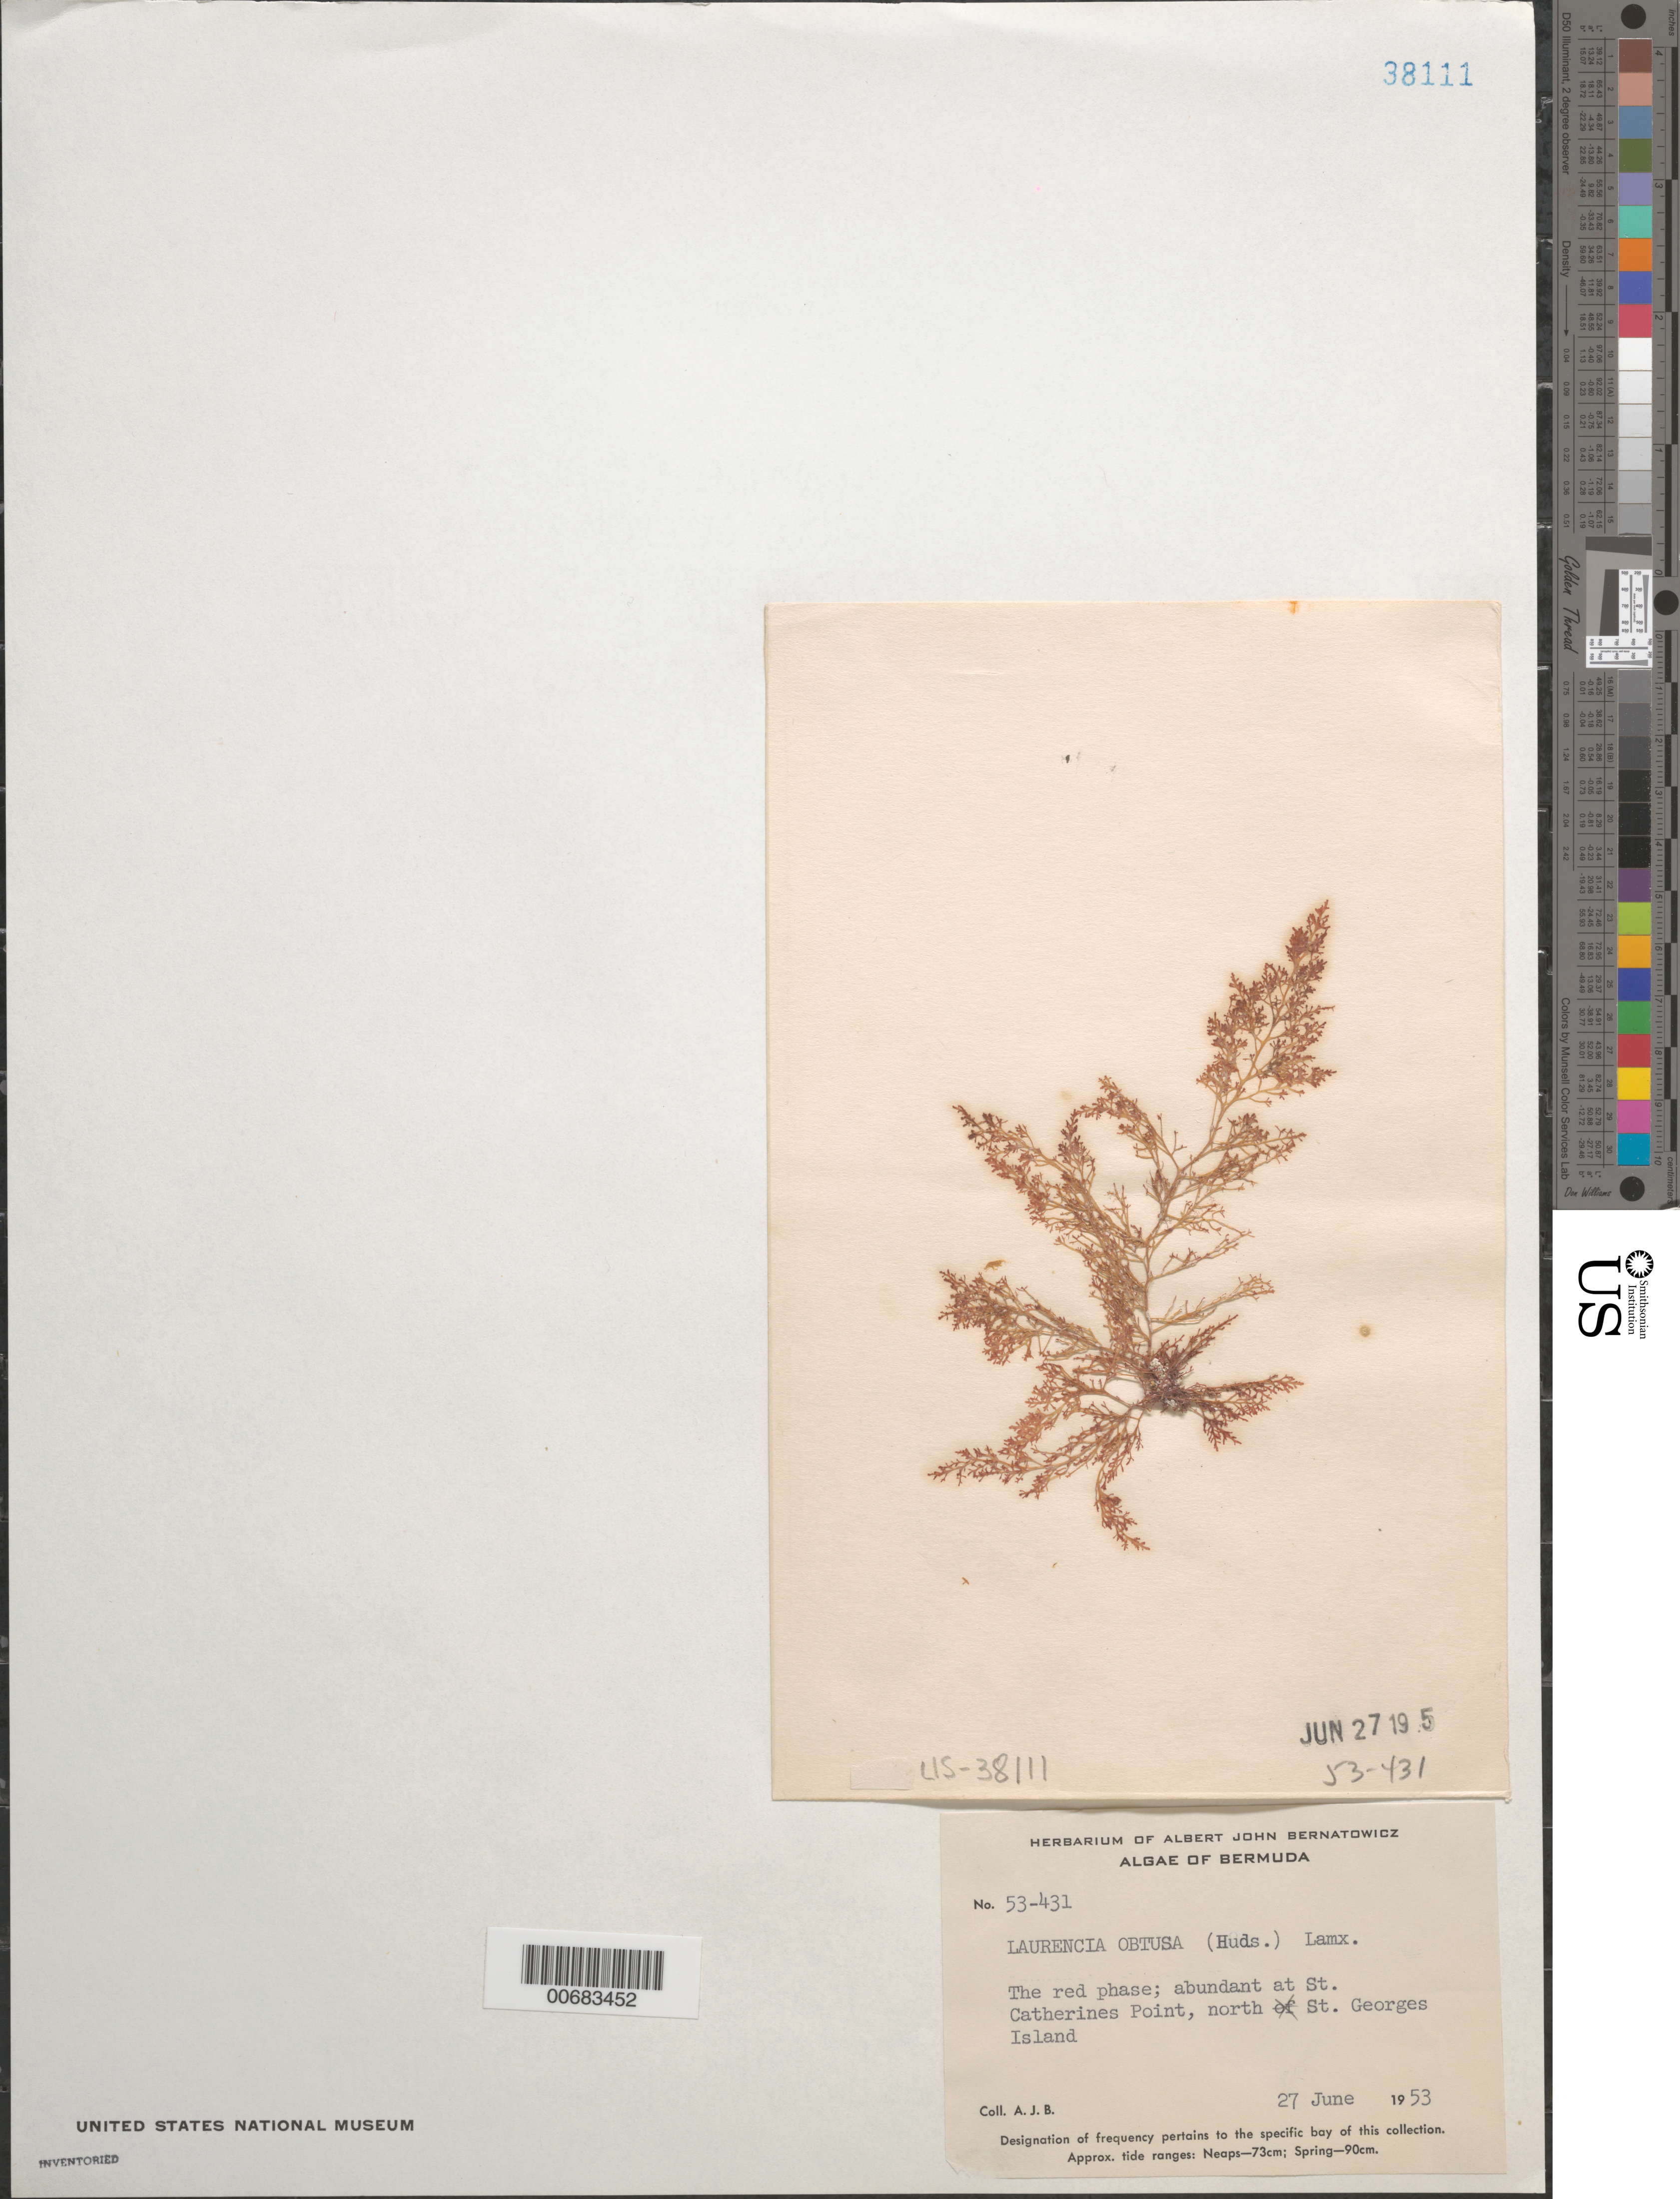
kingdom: Plantae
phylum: Rhodophyta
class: Florideophyceae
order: Ceramiales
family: Rhodomelaceae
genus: Laurencia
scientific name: Laurencia obtusa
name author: (Huds.) J.V.Lamouroux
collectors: A. Bernatowicz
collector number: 53-431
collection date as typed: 27 Jun 1953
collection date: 1953-06-27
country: Bermuda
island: St. George's Island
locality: St. Catherines Point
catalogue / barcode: US 38111